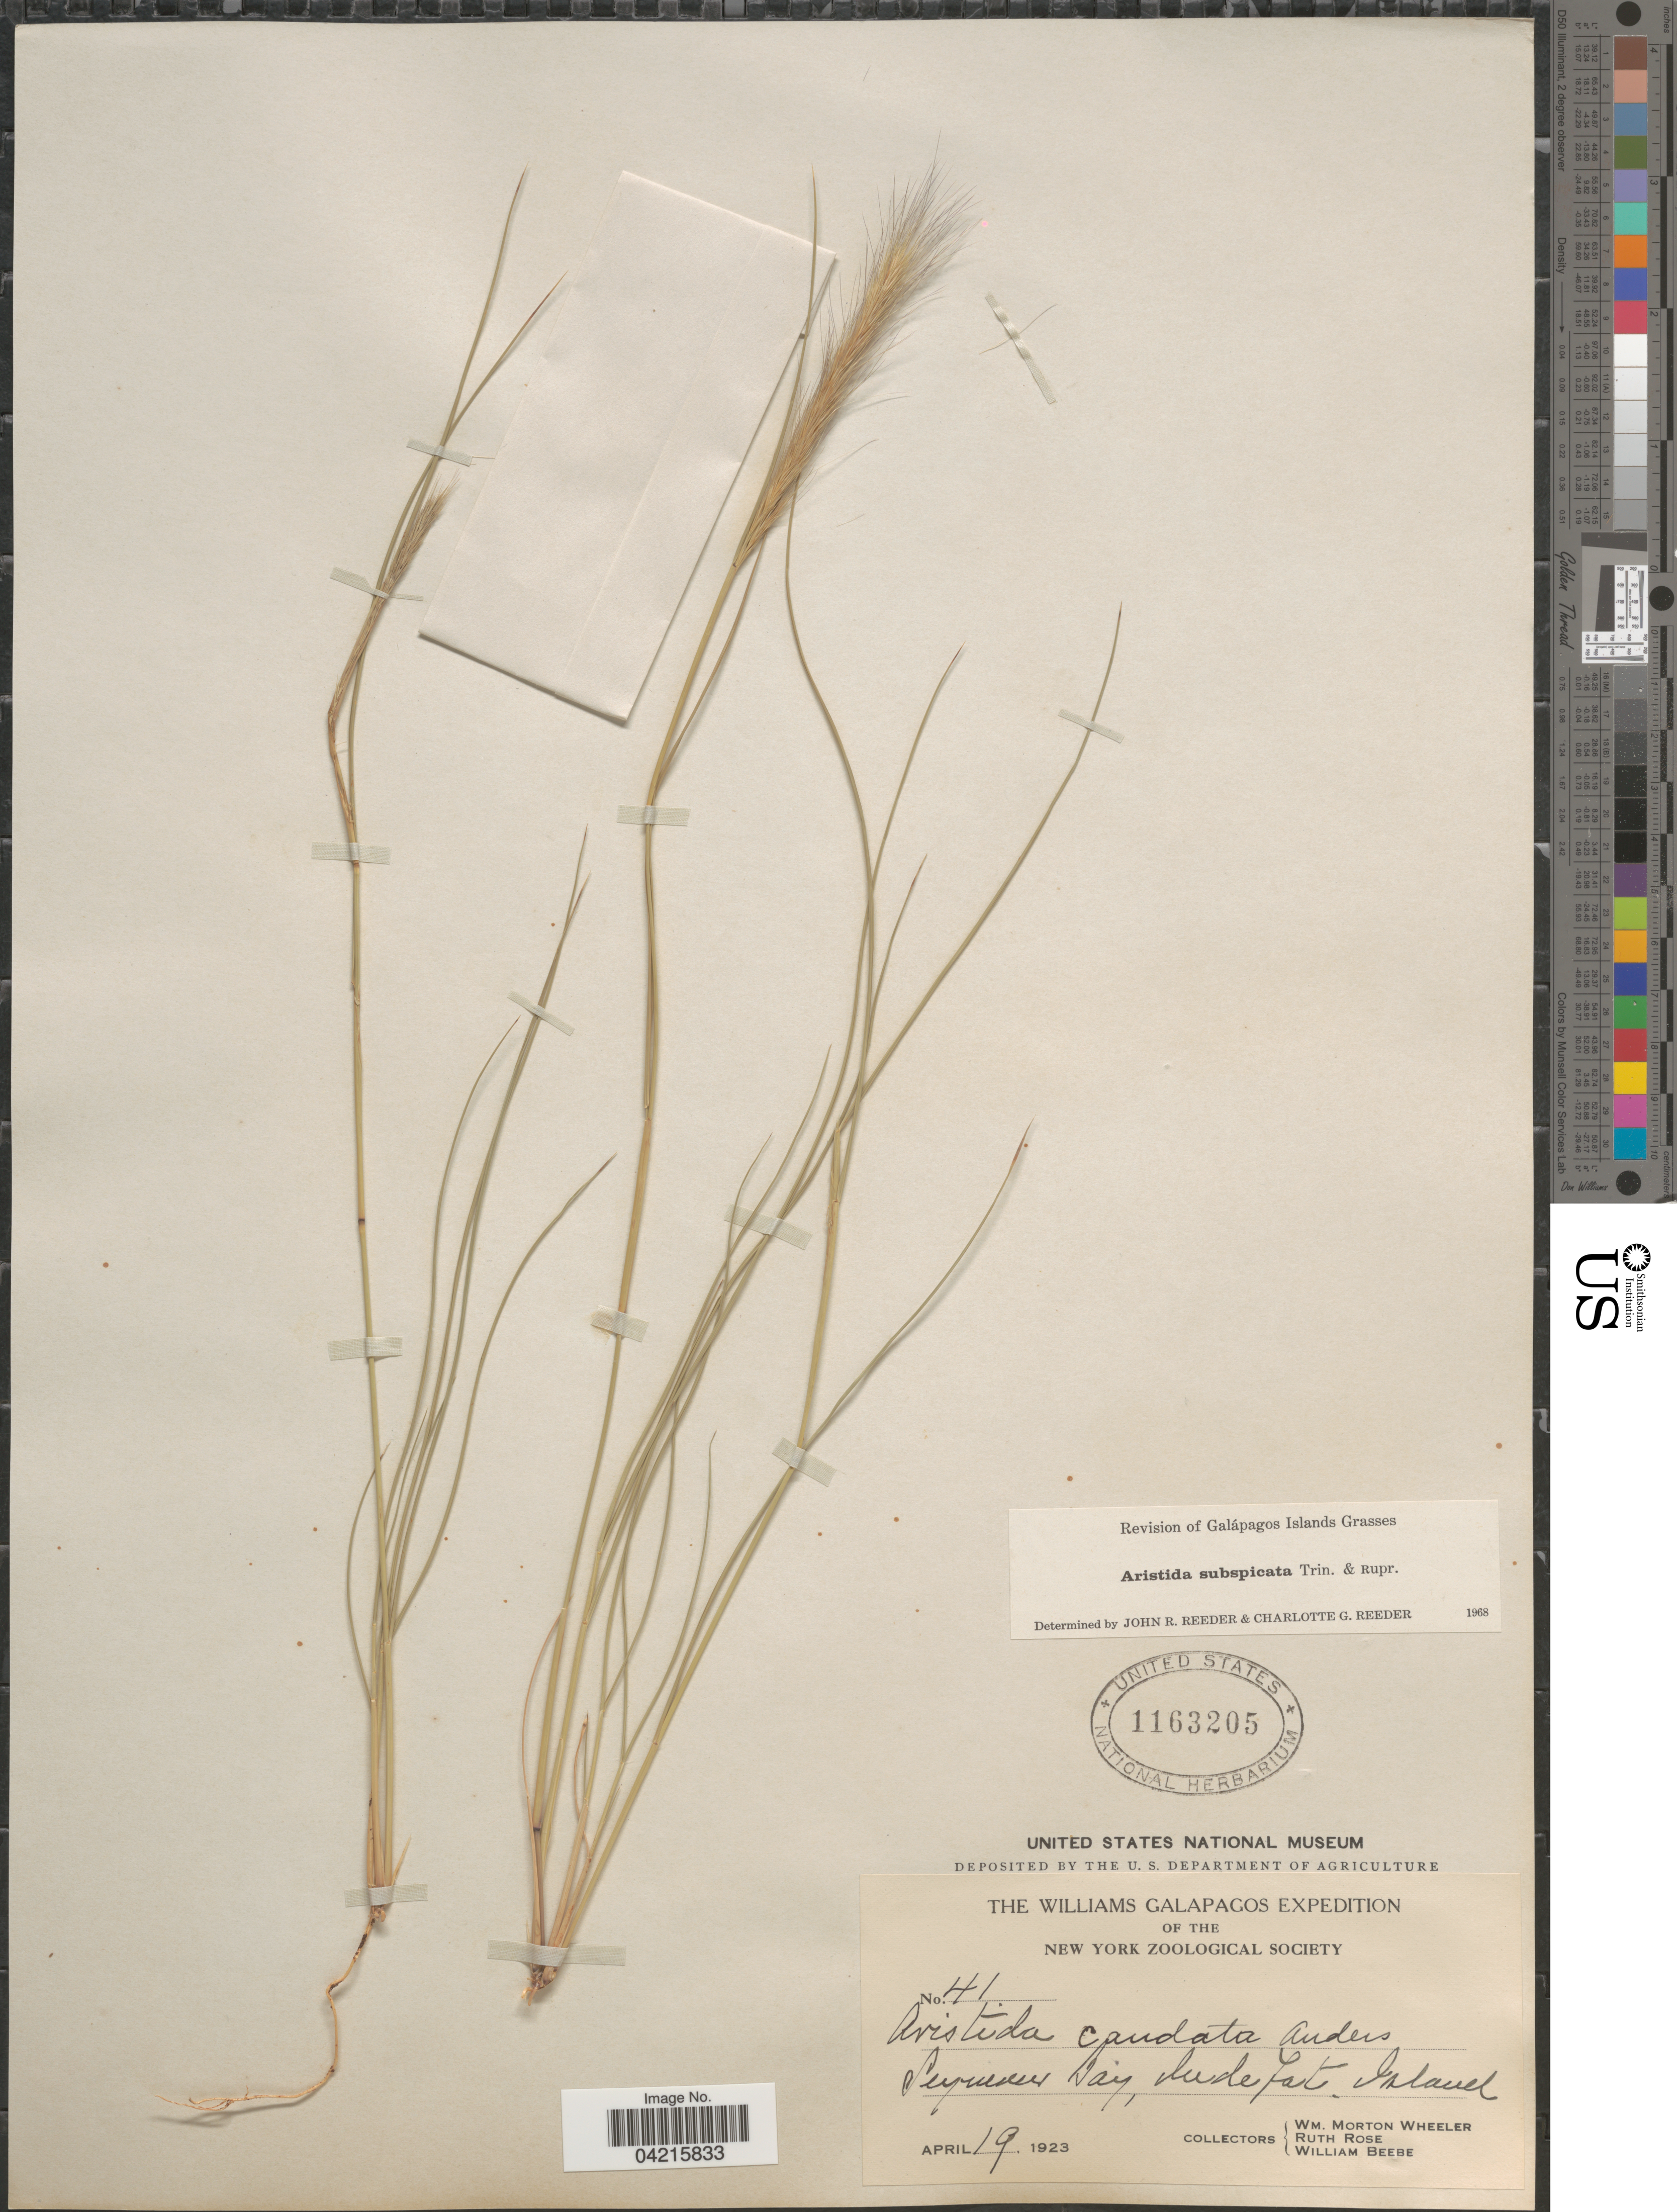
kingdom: Plantae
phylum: Tracheophyta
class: Liliopsida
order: Poales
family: Poaceae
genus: Aristida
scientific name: Aristida subspicata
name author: Trin. & Rupr.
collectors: W. Wheeler, R. Rose & W. Beebe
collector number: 41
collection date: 1923-04-19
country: Ecuador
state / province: Colón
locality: The Williams Galapagos Expedition. Seymour Bay, Indefat. Island.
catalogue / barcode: US 1163205